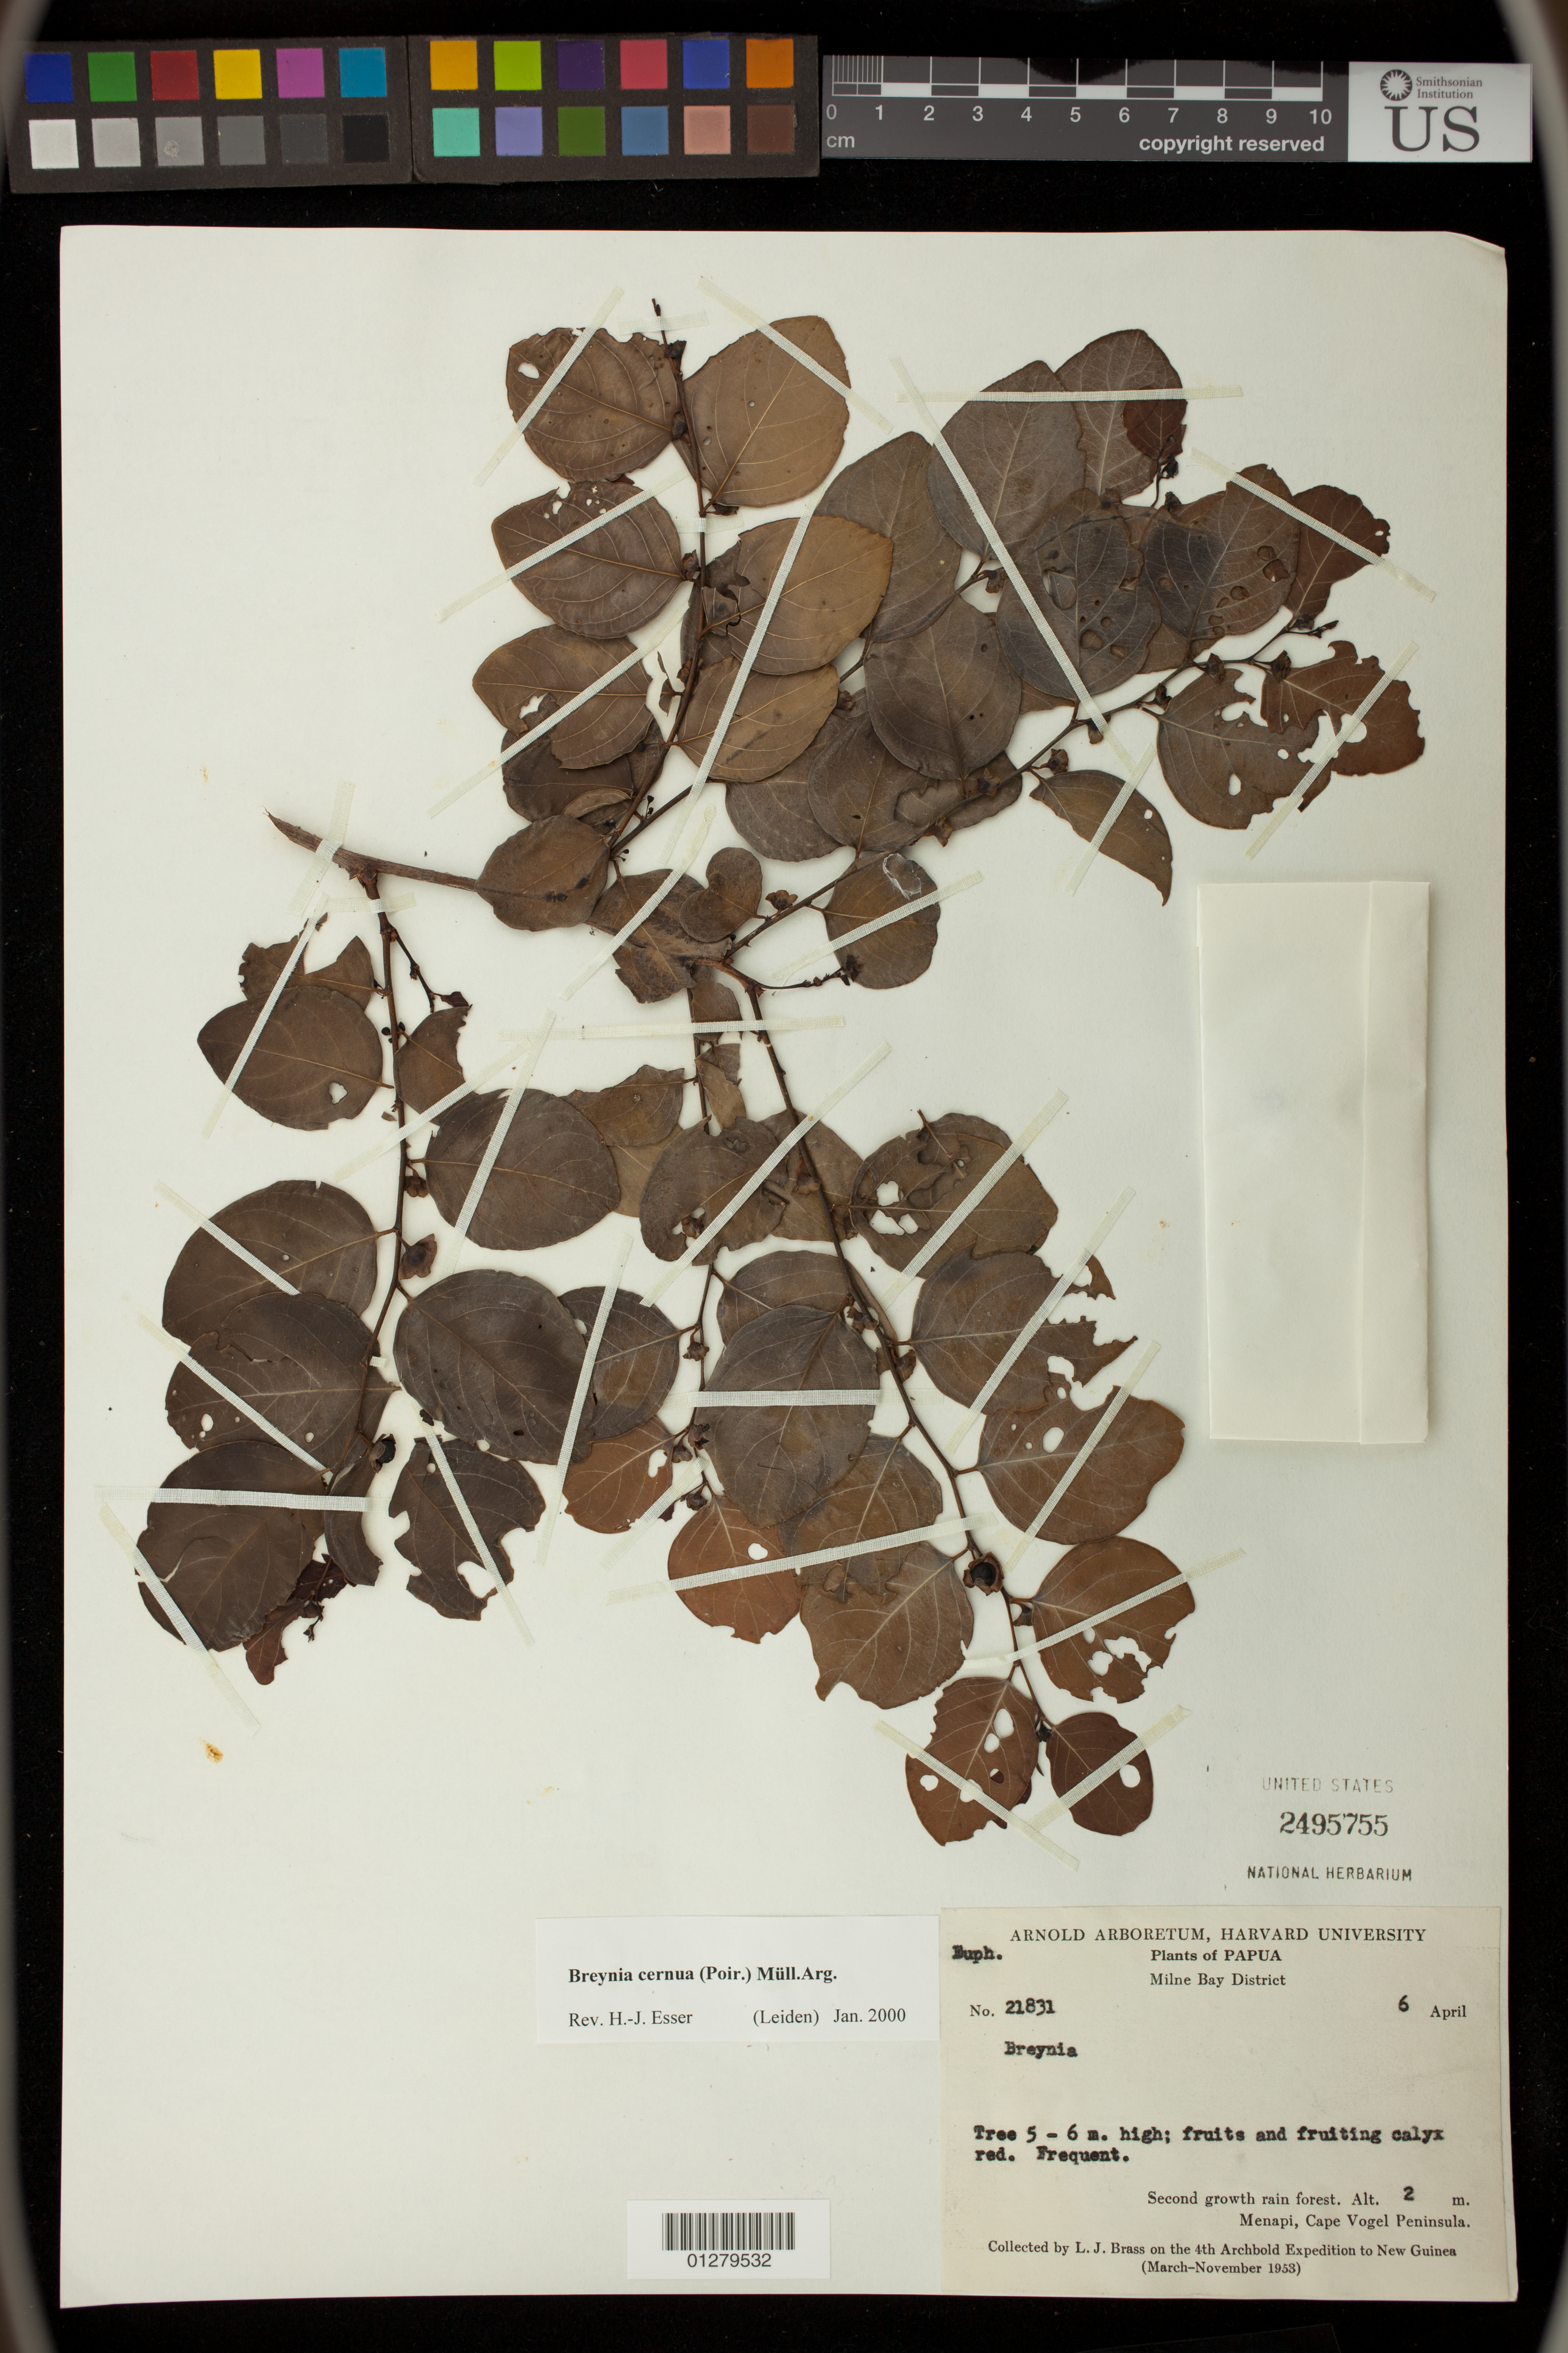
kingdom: Plantae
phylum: Tracheophyta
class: Magnoliopsida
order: Malpighiales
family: Phyllanthaceae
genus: Phyllanthus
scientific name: Phyllanthus cernuus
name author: Poir.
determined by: Wagner, W. L., (BOT), Smithsonian Institution - National Museum of Natural History (UNITED STATES)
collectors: L. J. Brass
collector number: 21831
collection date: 1953-04-06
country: Papua New Guinea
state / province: Milne Bay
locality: Menapi, Cape Vogel Peninsula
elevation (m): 2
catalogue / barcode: US 2495755